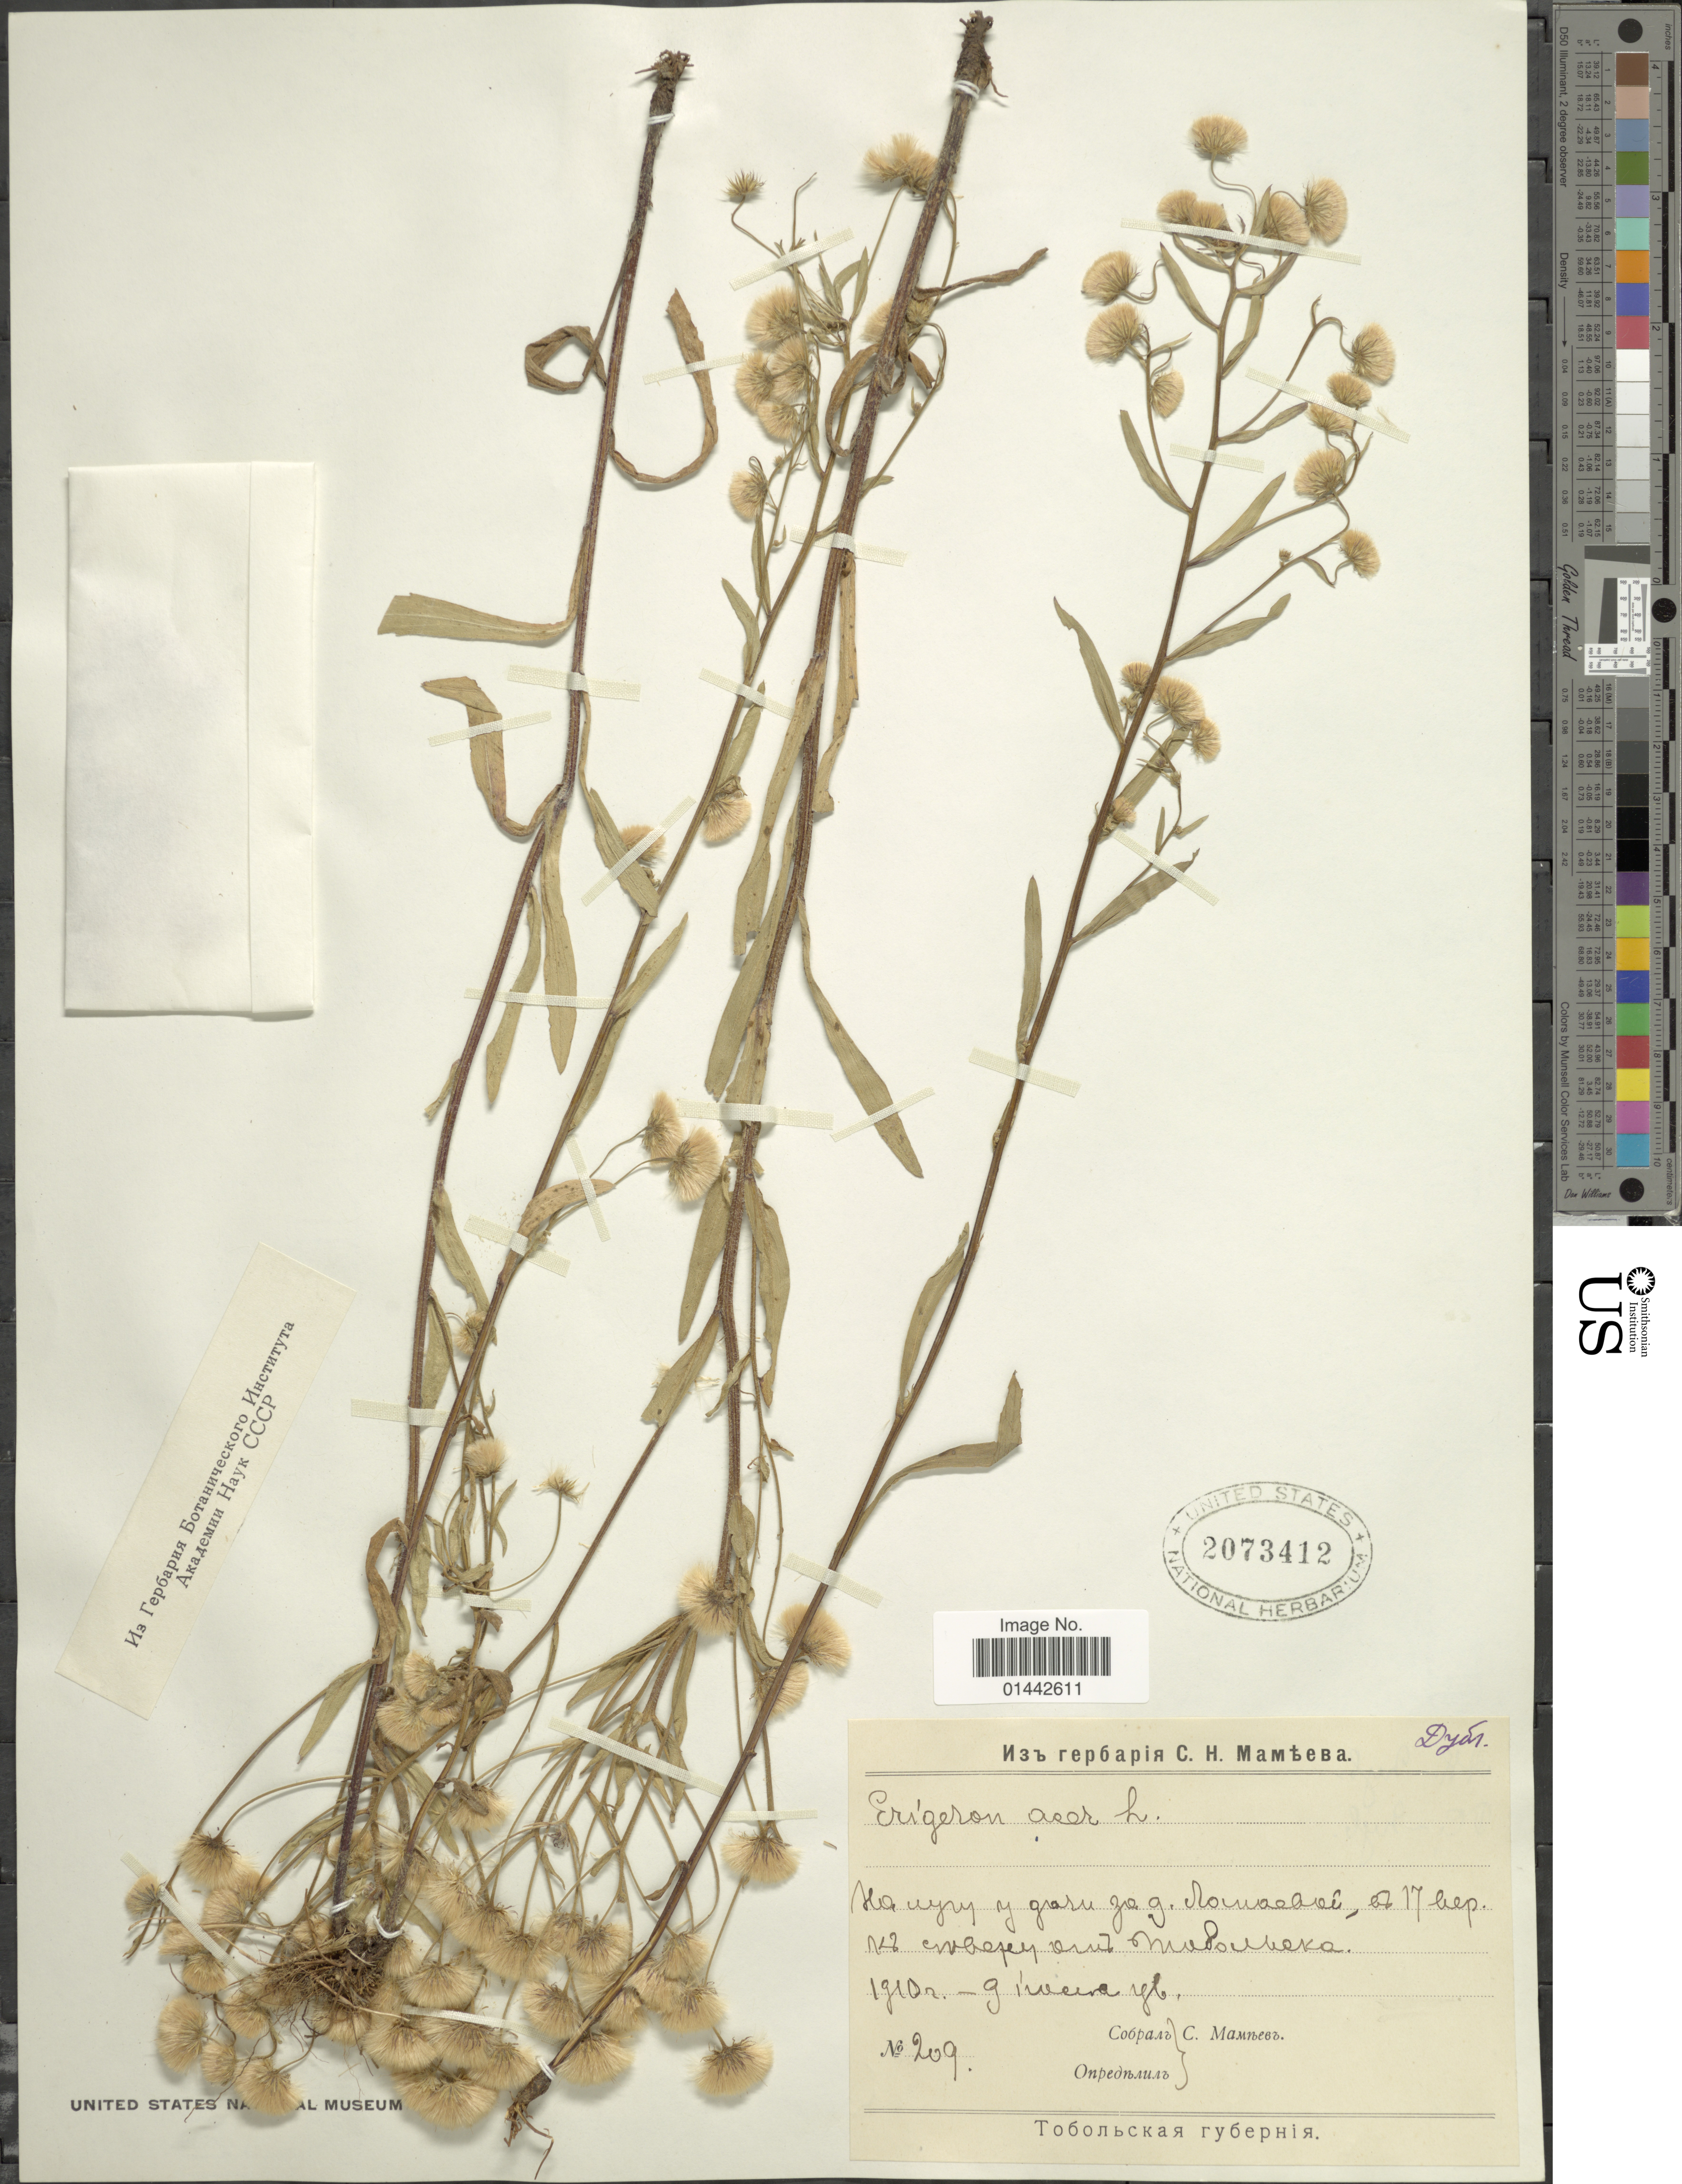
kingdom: Plantae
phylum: Tracheophyta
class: Magnoliopsida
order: Asterales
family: Asteraceae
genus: Erigeron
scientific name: Erigeron acris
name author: L.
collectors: S. Mameev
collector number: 209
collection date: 1910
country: Russian Federation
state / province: Tyumen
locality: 18 km north of Tobolsk.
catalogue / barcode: US 2073412